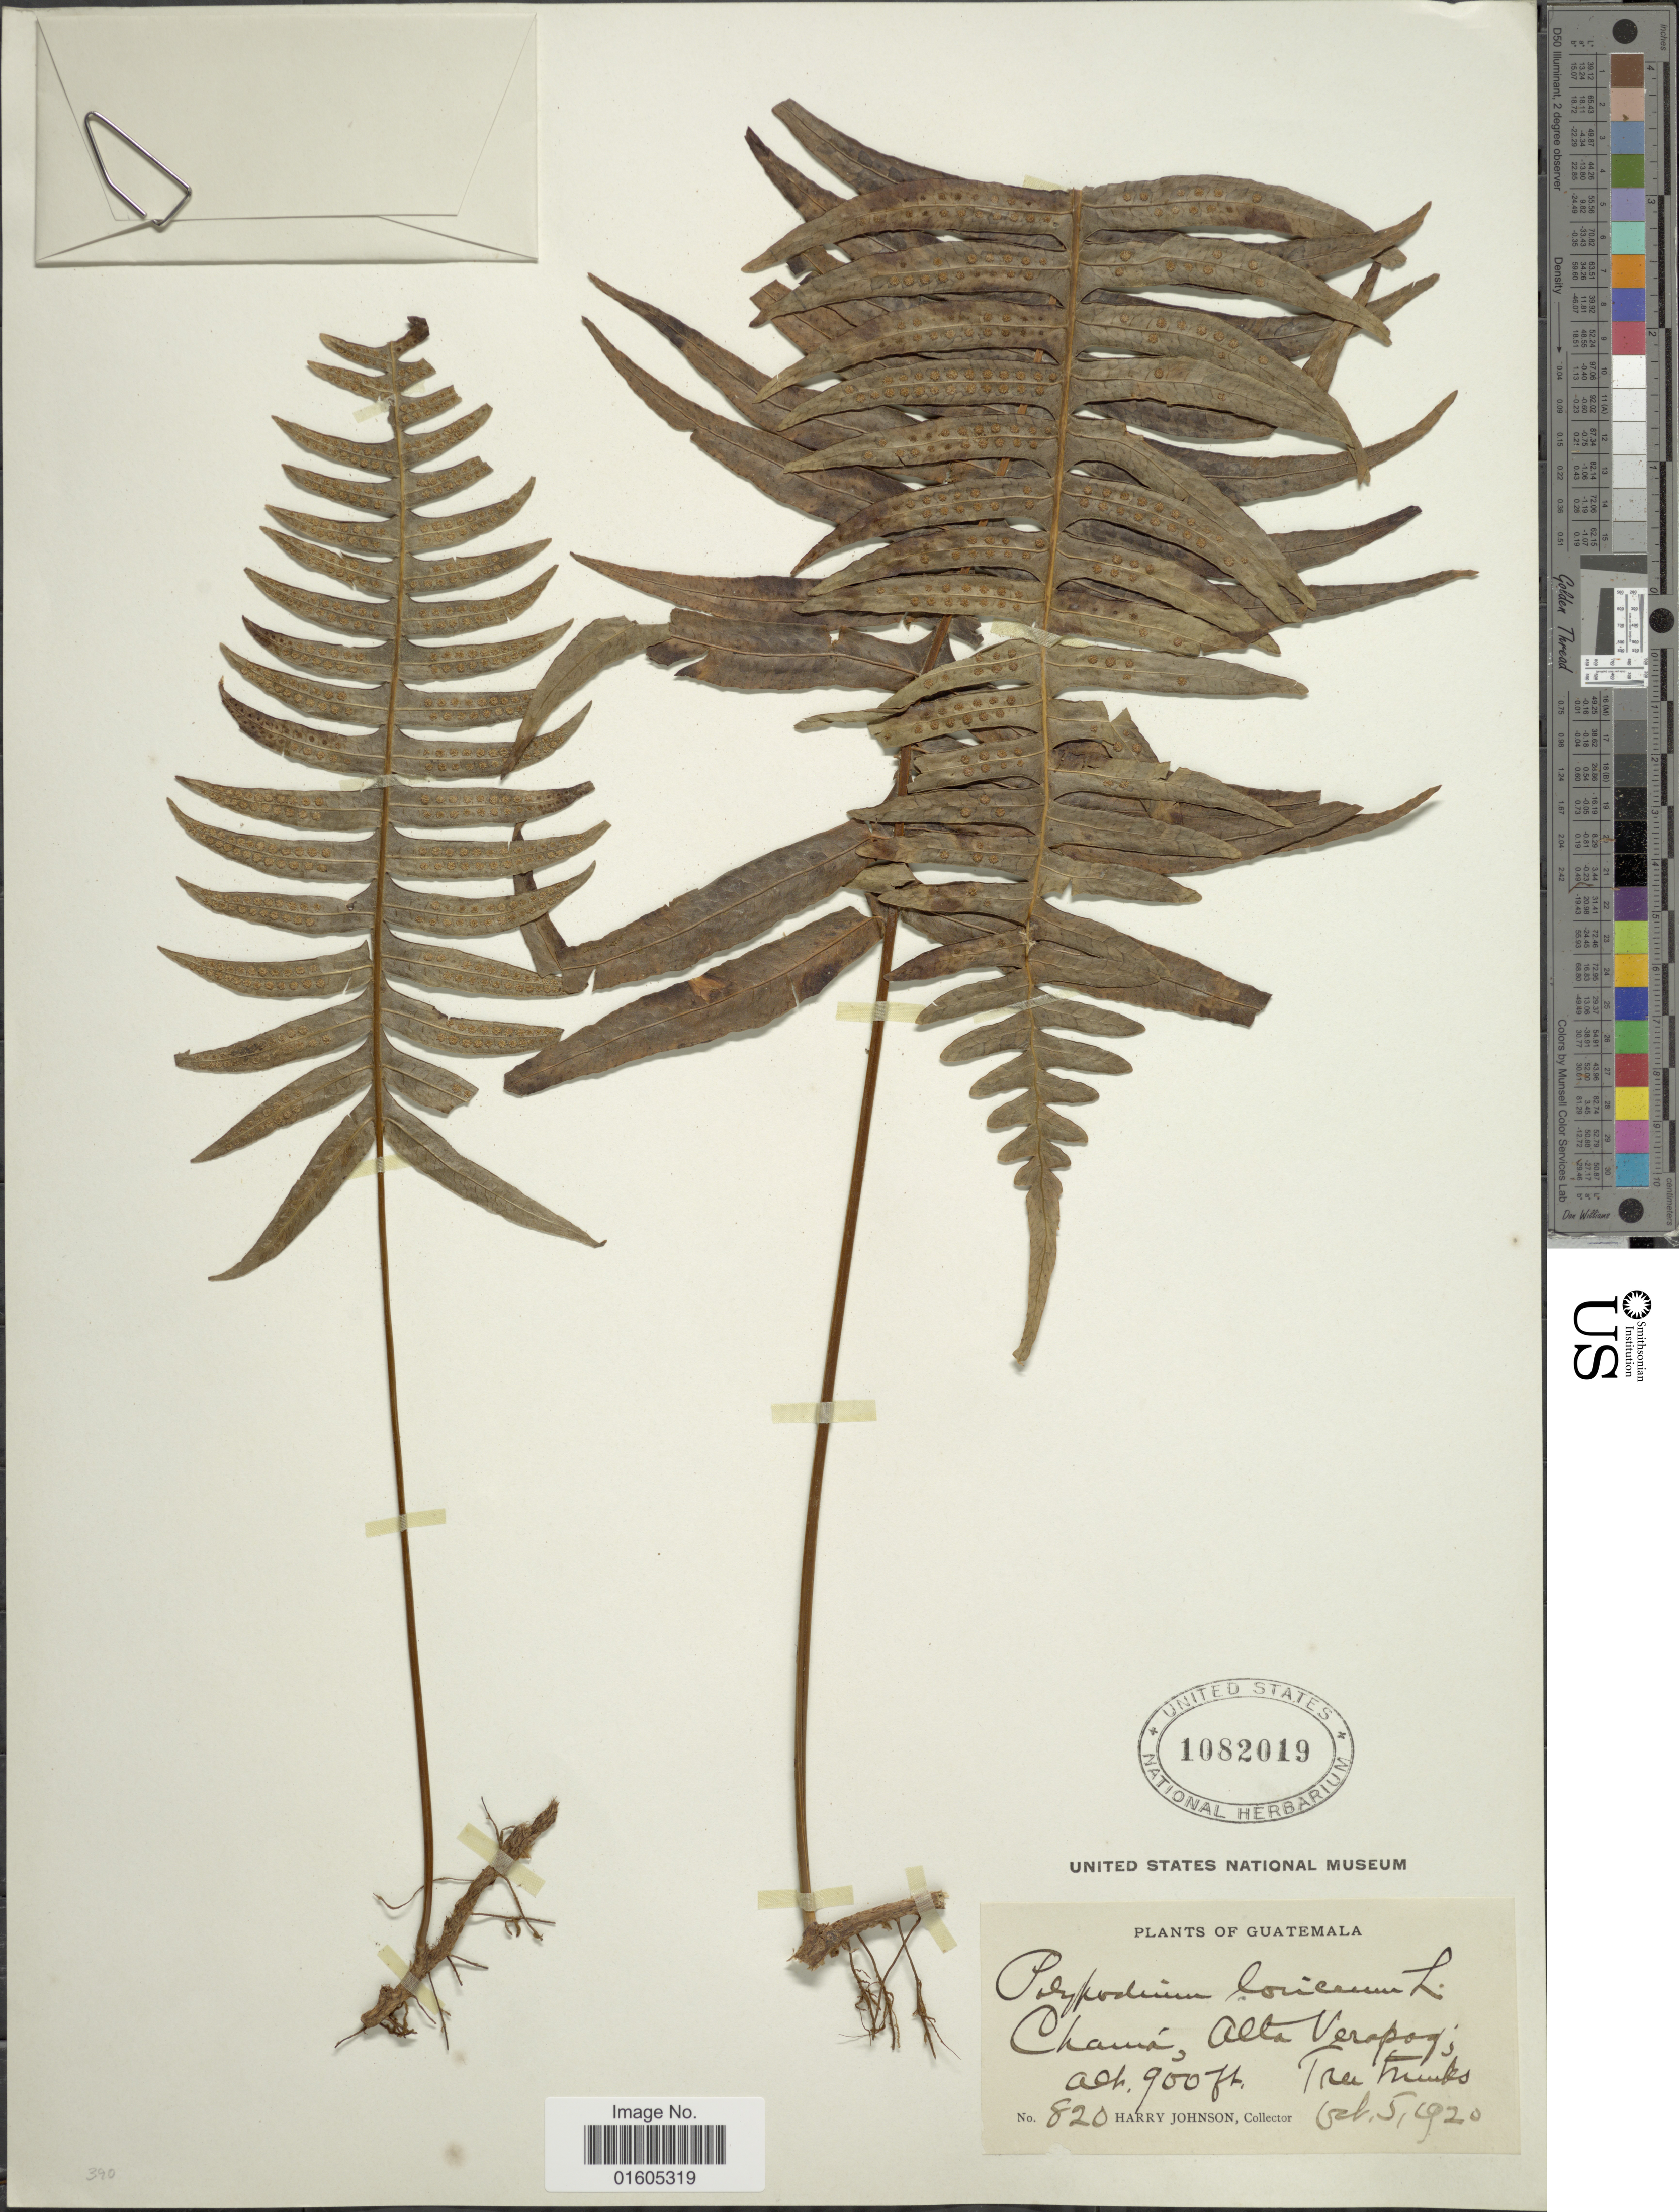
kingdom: Plantae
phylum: Tracheophyta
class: Polypodiopsida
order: Polypodiales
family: Polypodiaceae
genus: Serpocaulon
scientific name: Serpocaulon loriceum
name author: (L.) A.R. Sm.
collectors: H. Johnson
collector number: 820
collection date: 1920-10-05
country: Guatemala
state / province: Alta Verapaz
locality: Chamá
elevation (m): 274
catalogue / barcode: US 1082019